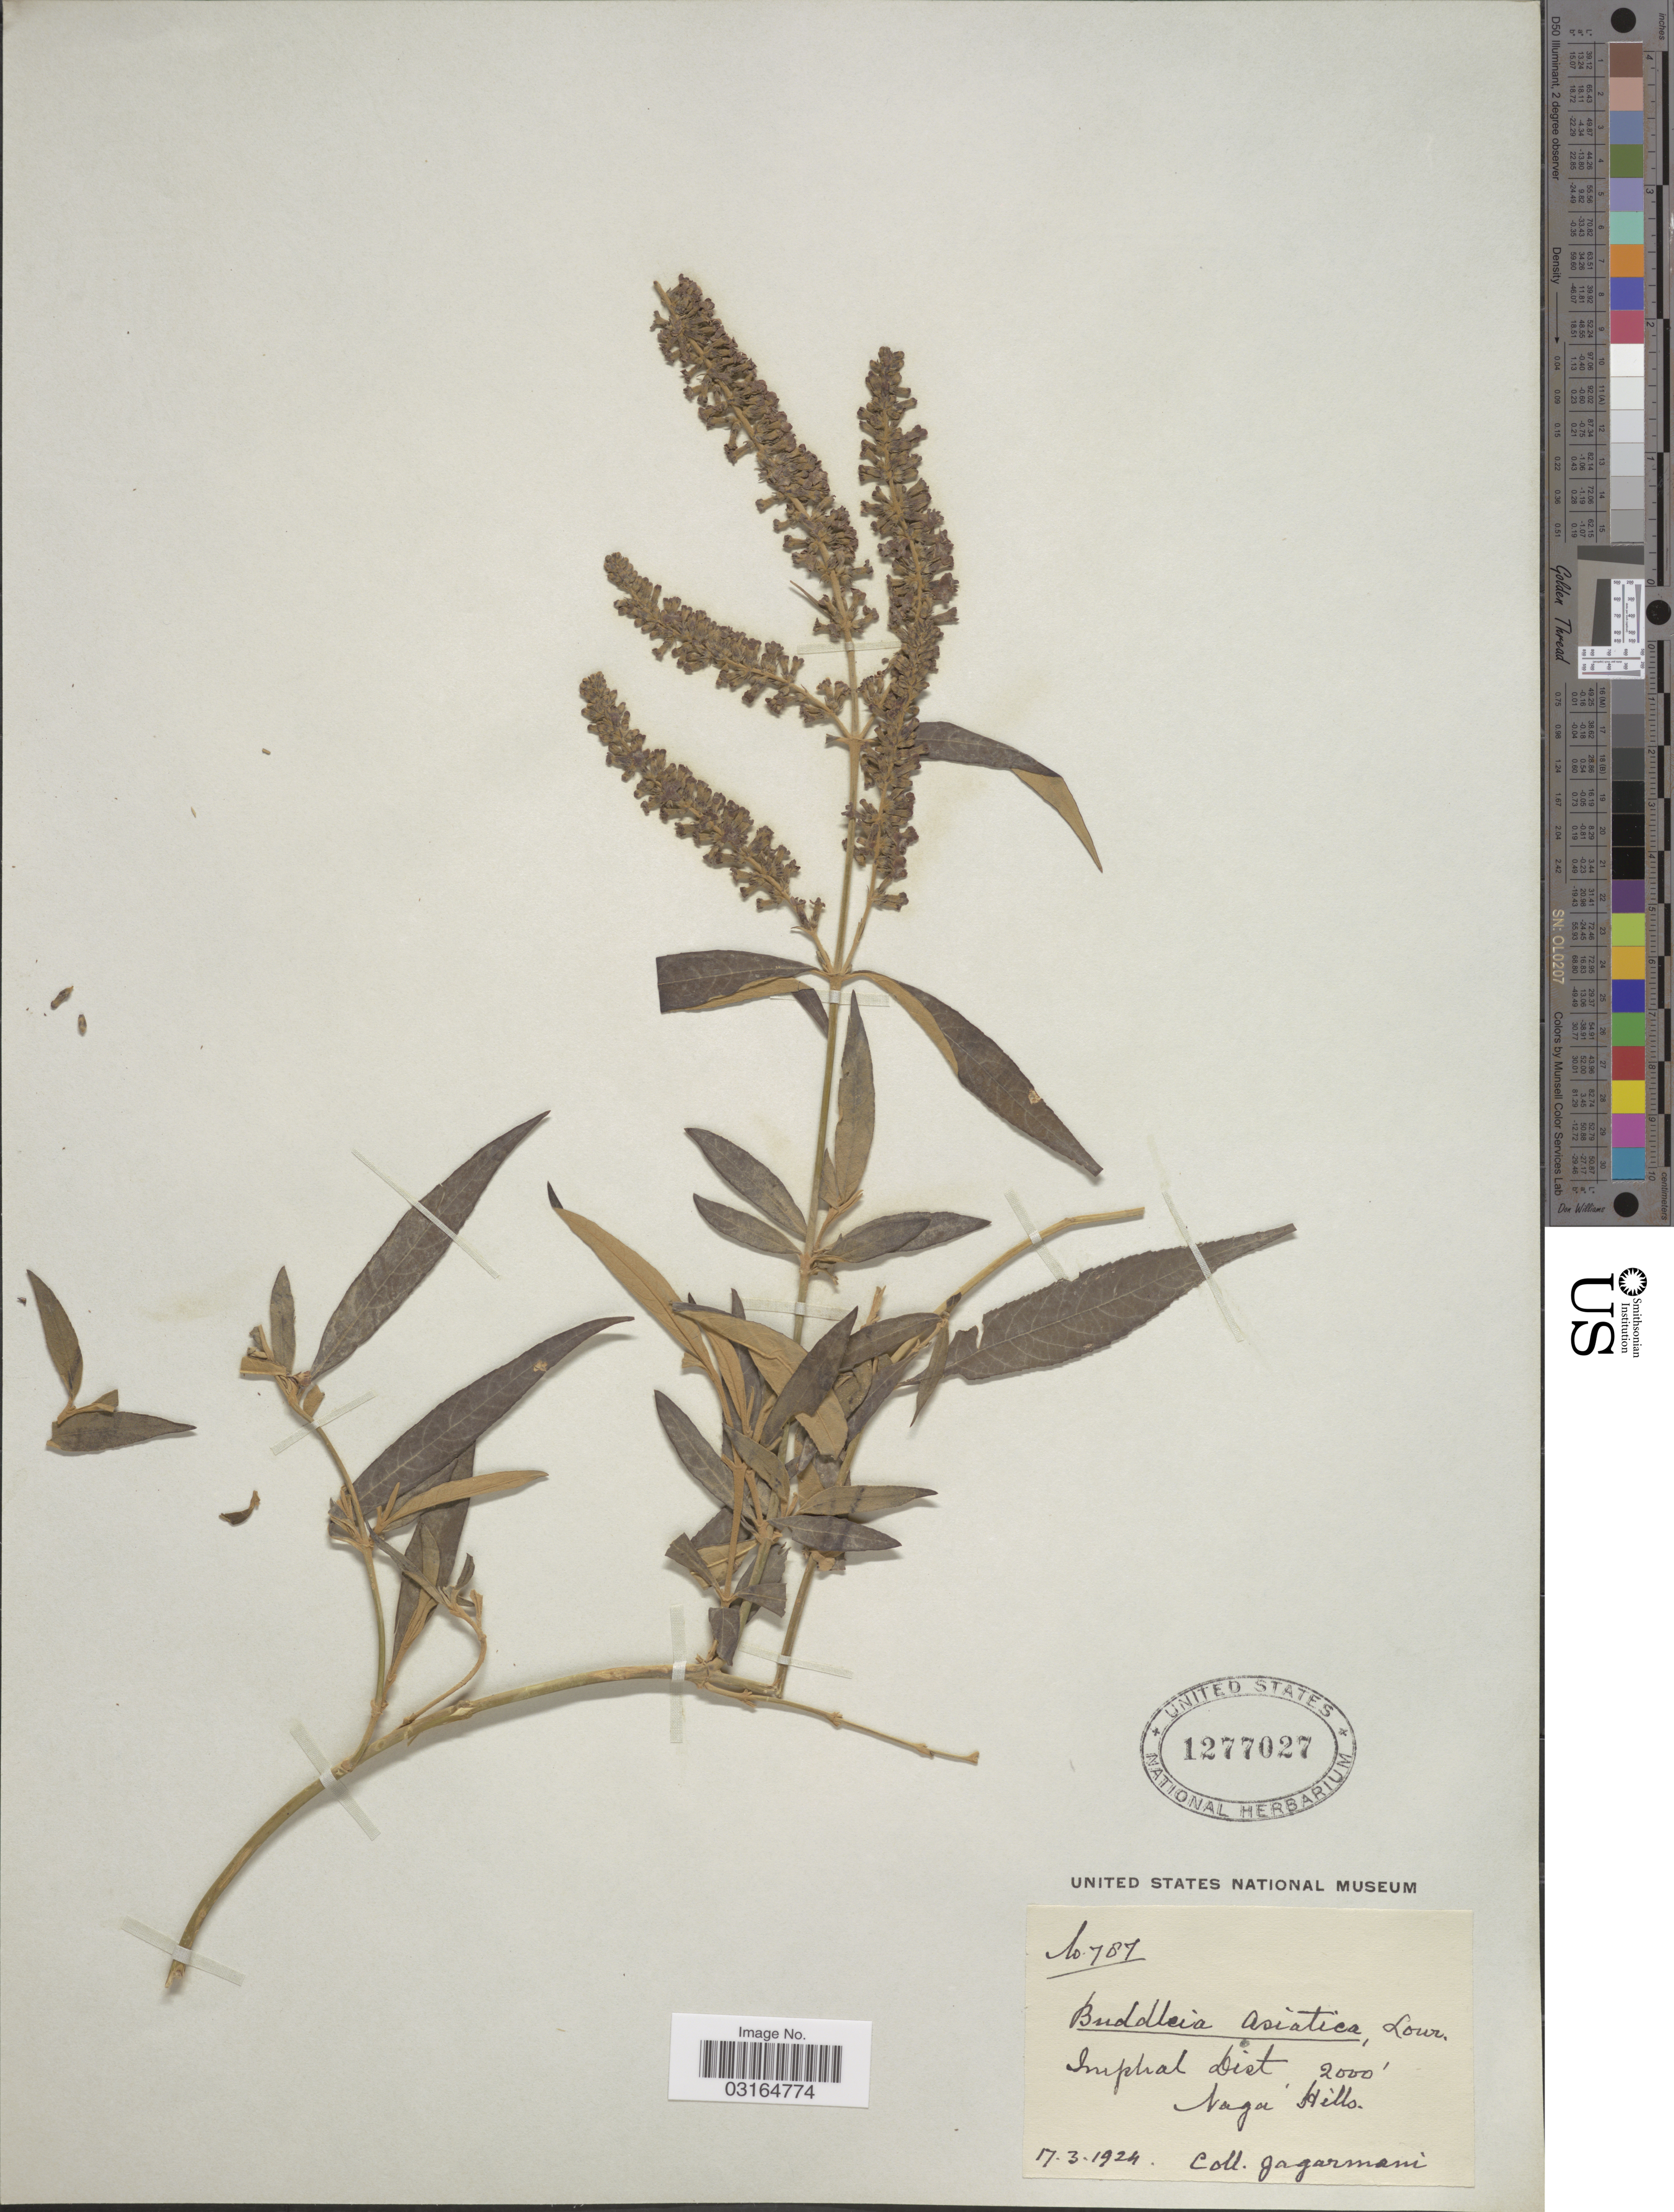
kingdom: Plantae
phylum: Tracheophyta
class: Magnoliopsida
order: Lamiales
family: Scrophulariaceae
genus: Buddleja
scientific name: Buddleja asiatica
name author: Lour.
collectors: -. Jagarmani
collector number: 787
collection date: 1924-03-17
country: India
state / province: Nagaland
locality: Imphal Dist. Naga Hills.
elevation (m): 610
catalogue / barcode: US 1277027